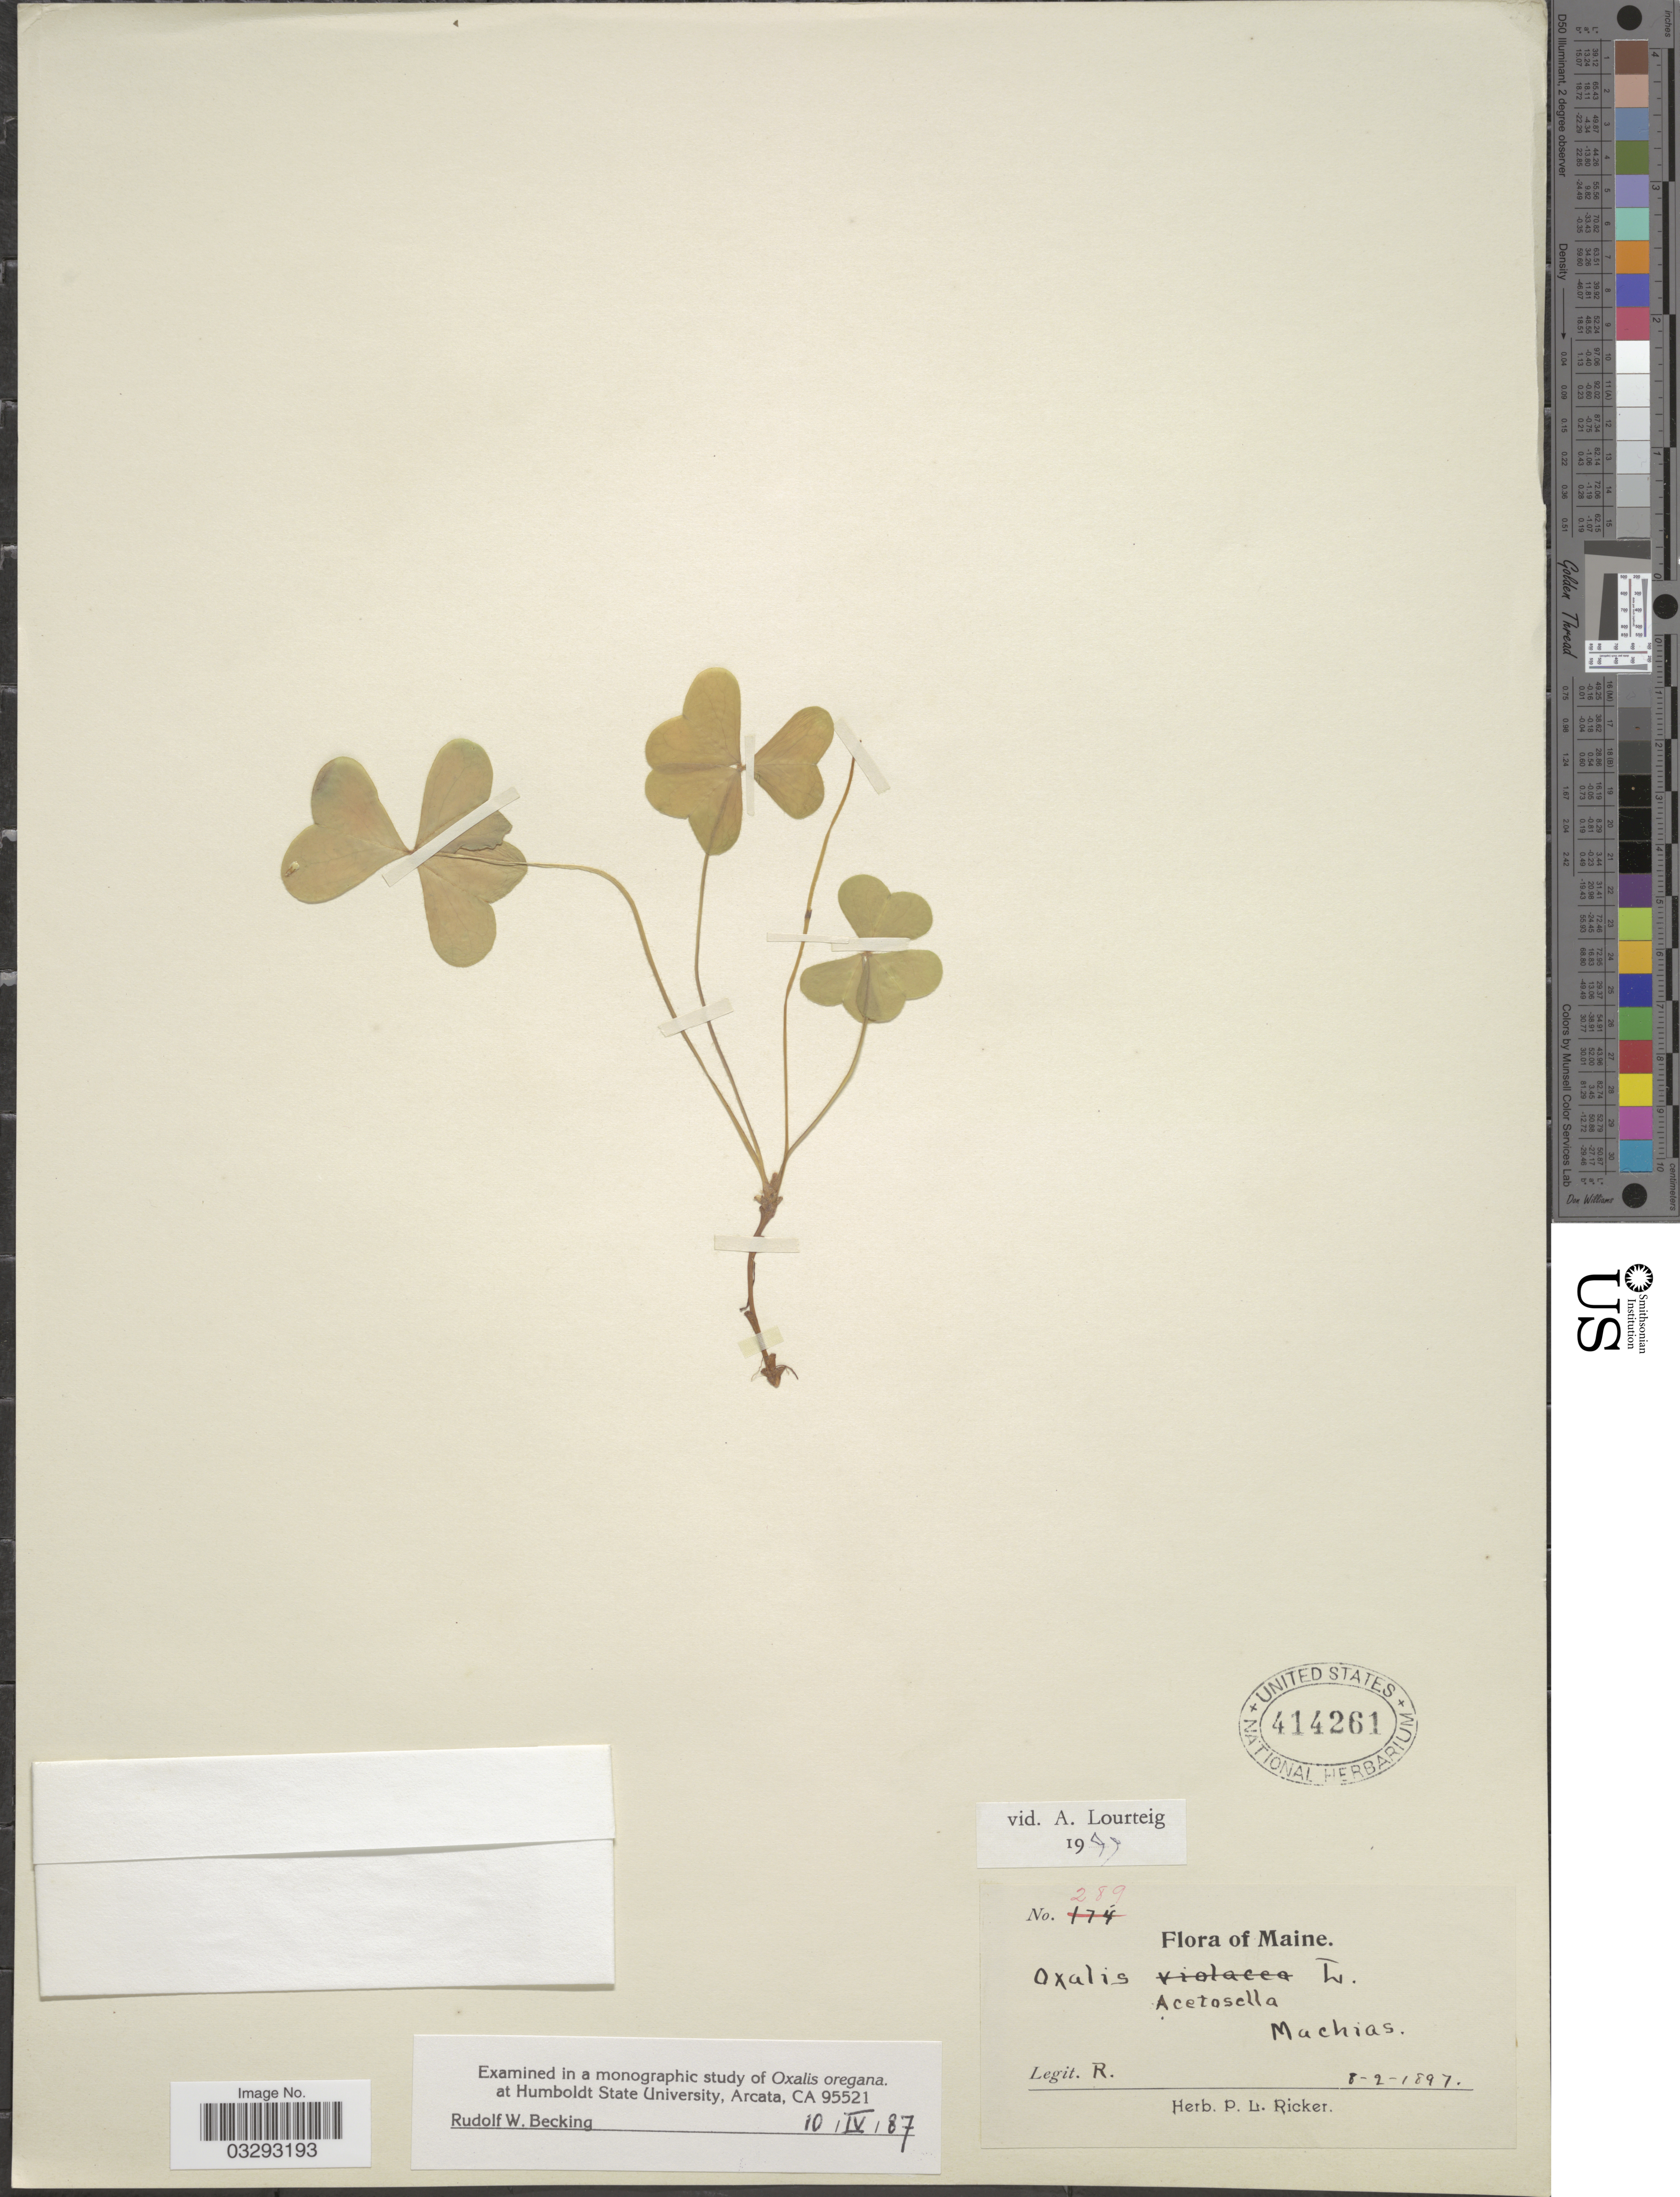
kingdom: Plantae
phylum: Tracheophyta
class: Magnoliopsida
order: Oxalidales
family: Oxalidaceae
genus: Oxalis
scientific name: Oxalis acetosella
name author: L.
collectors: P. Ricker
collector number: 289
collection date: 1897-08-02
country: United States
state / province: Maine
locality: Machias.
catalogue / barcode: US 414261